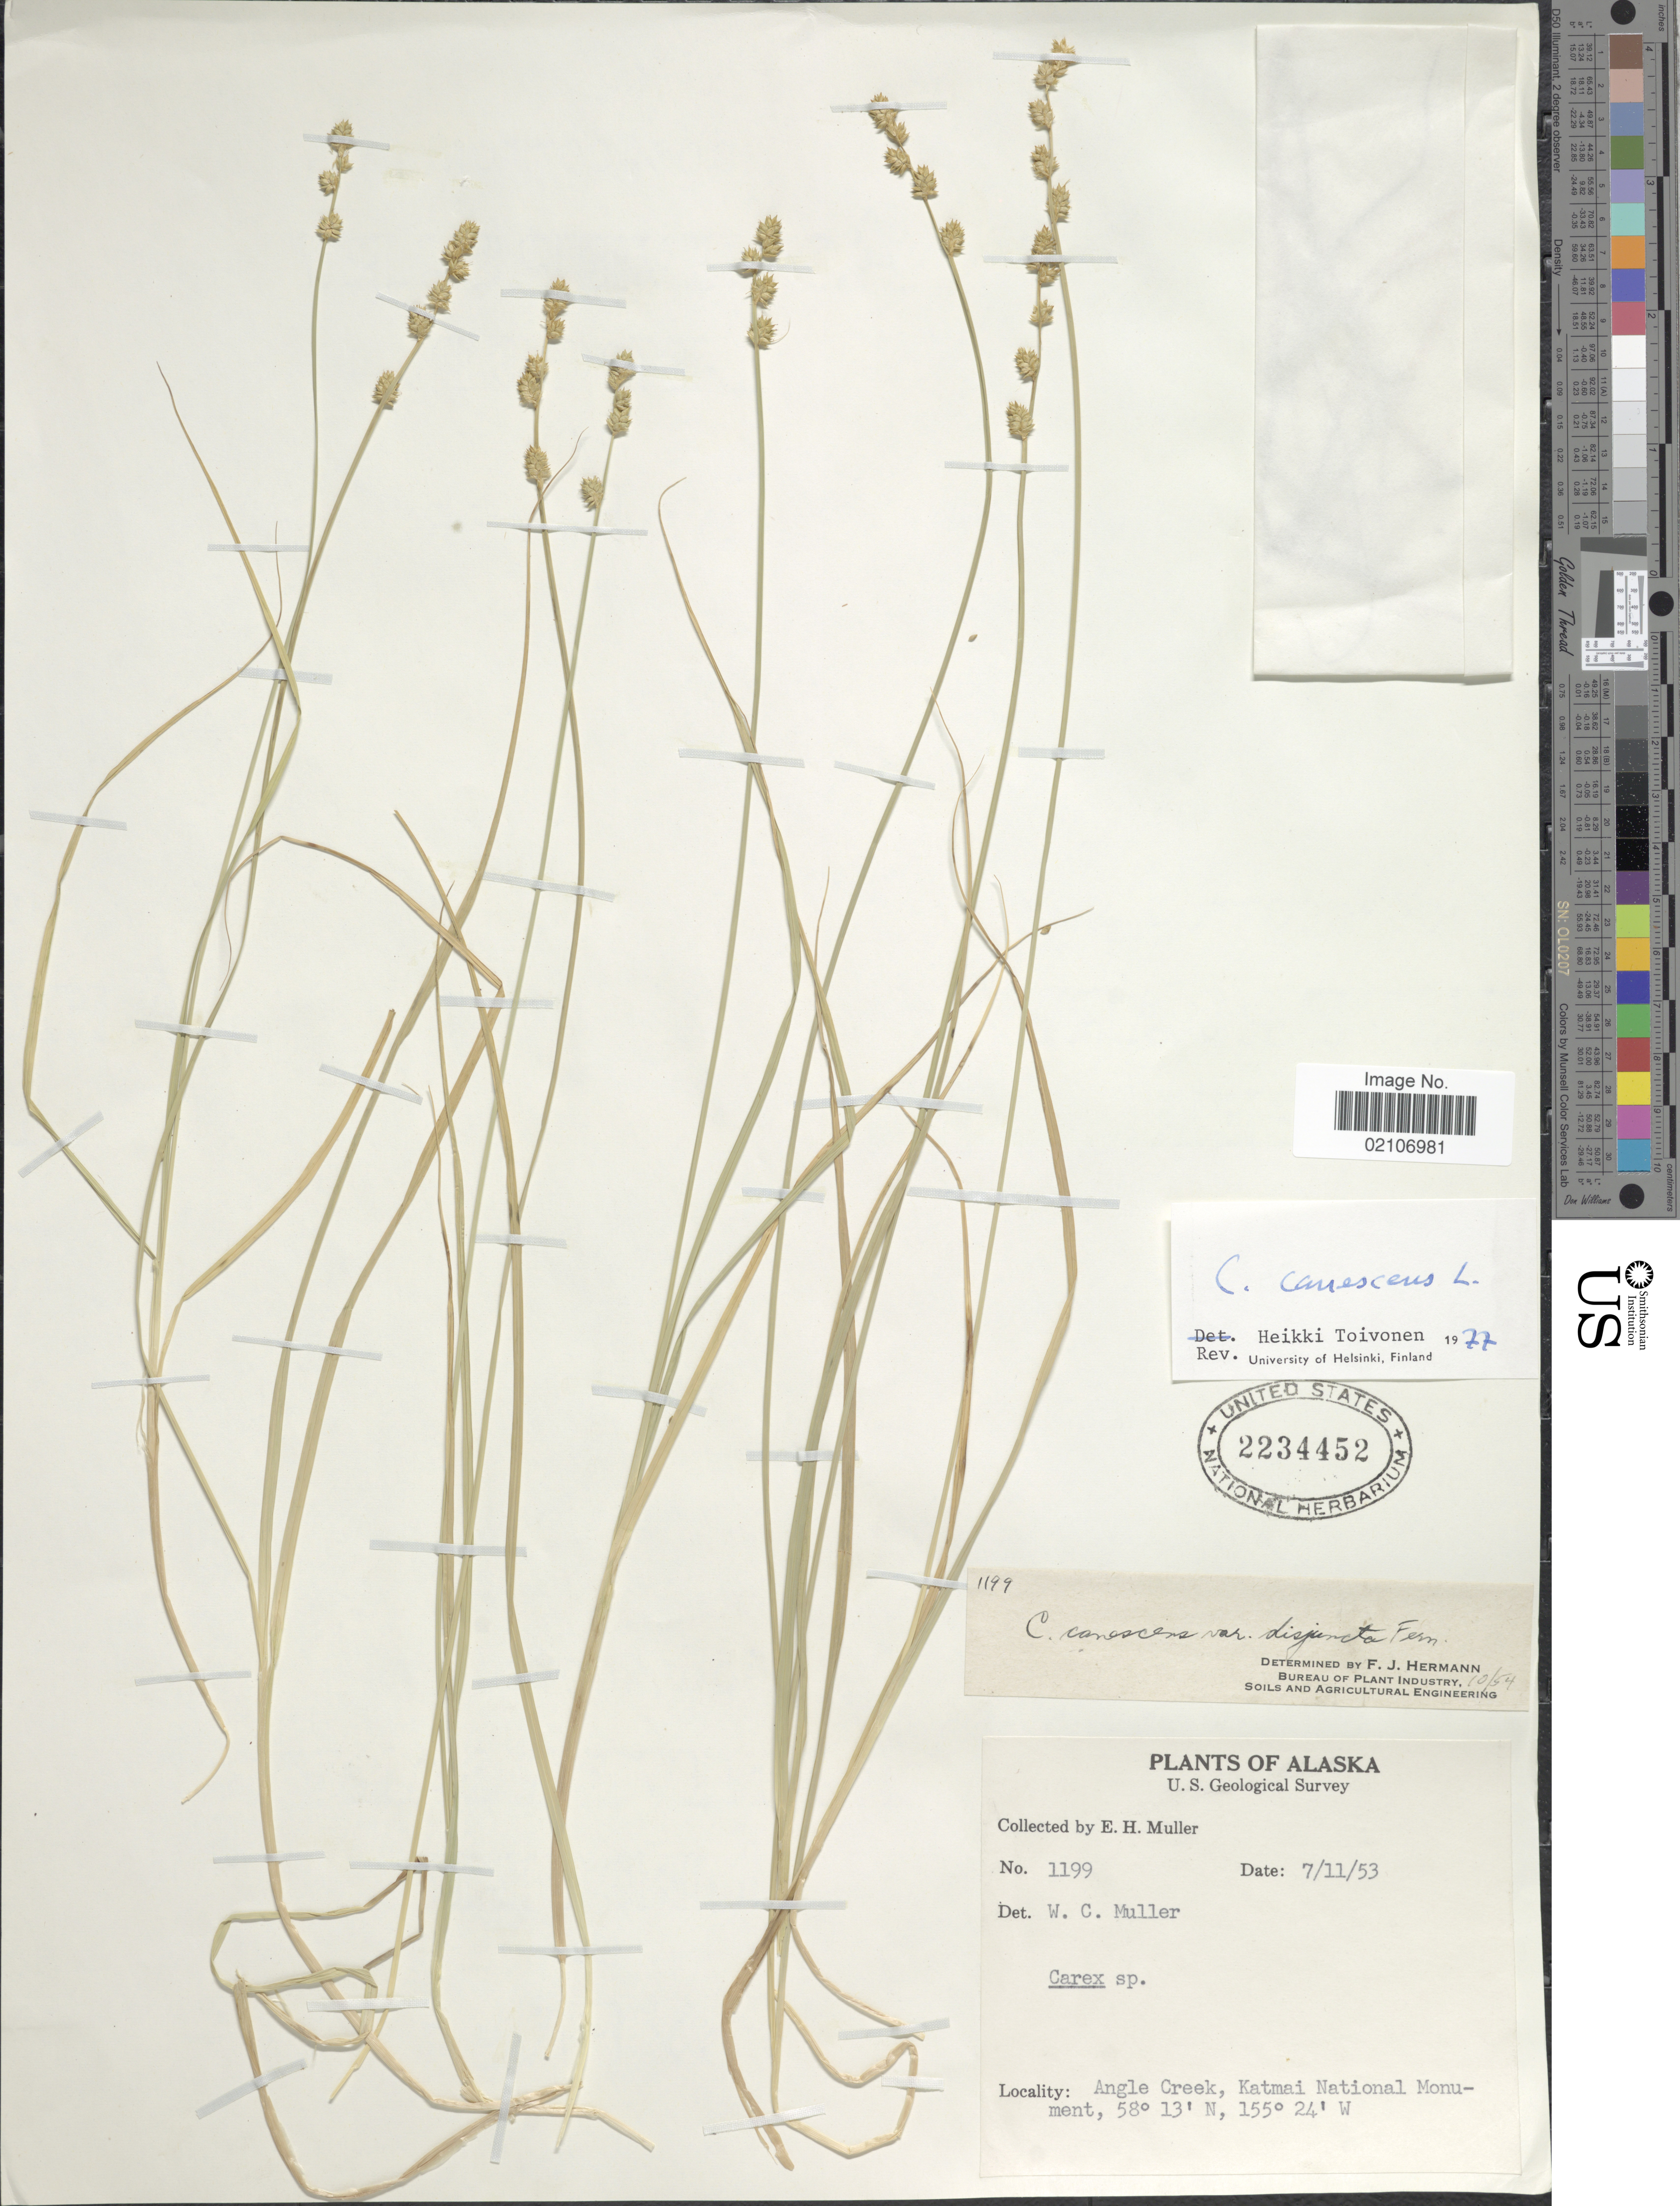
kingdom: Plantae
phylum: Tracheophyta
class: Liliopsida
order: Poales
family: Cyperaceae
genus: Carex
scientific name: Carex canescens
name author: L.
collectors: E. H. Muller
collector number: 1199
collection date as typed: Transcribed d/m/y: 11/7/53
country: United States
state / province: Alaska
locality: Angle Creek, Katmai National Monument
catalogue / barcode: US 2234452